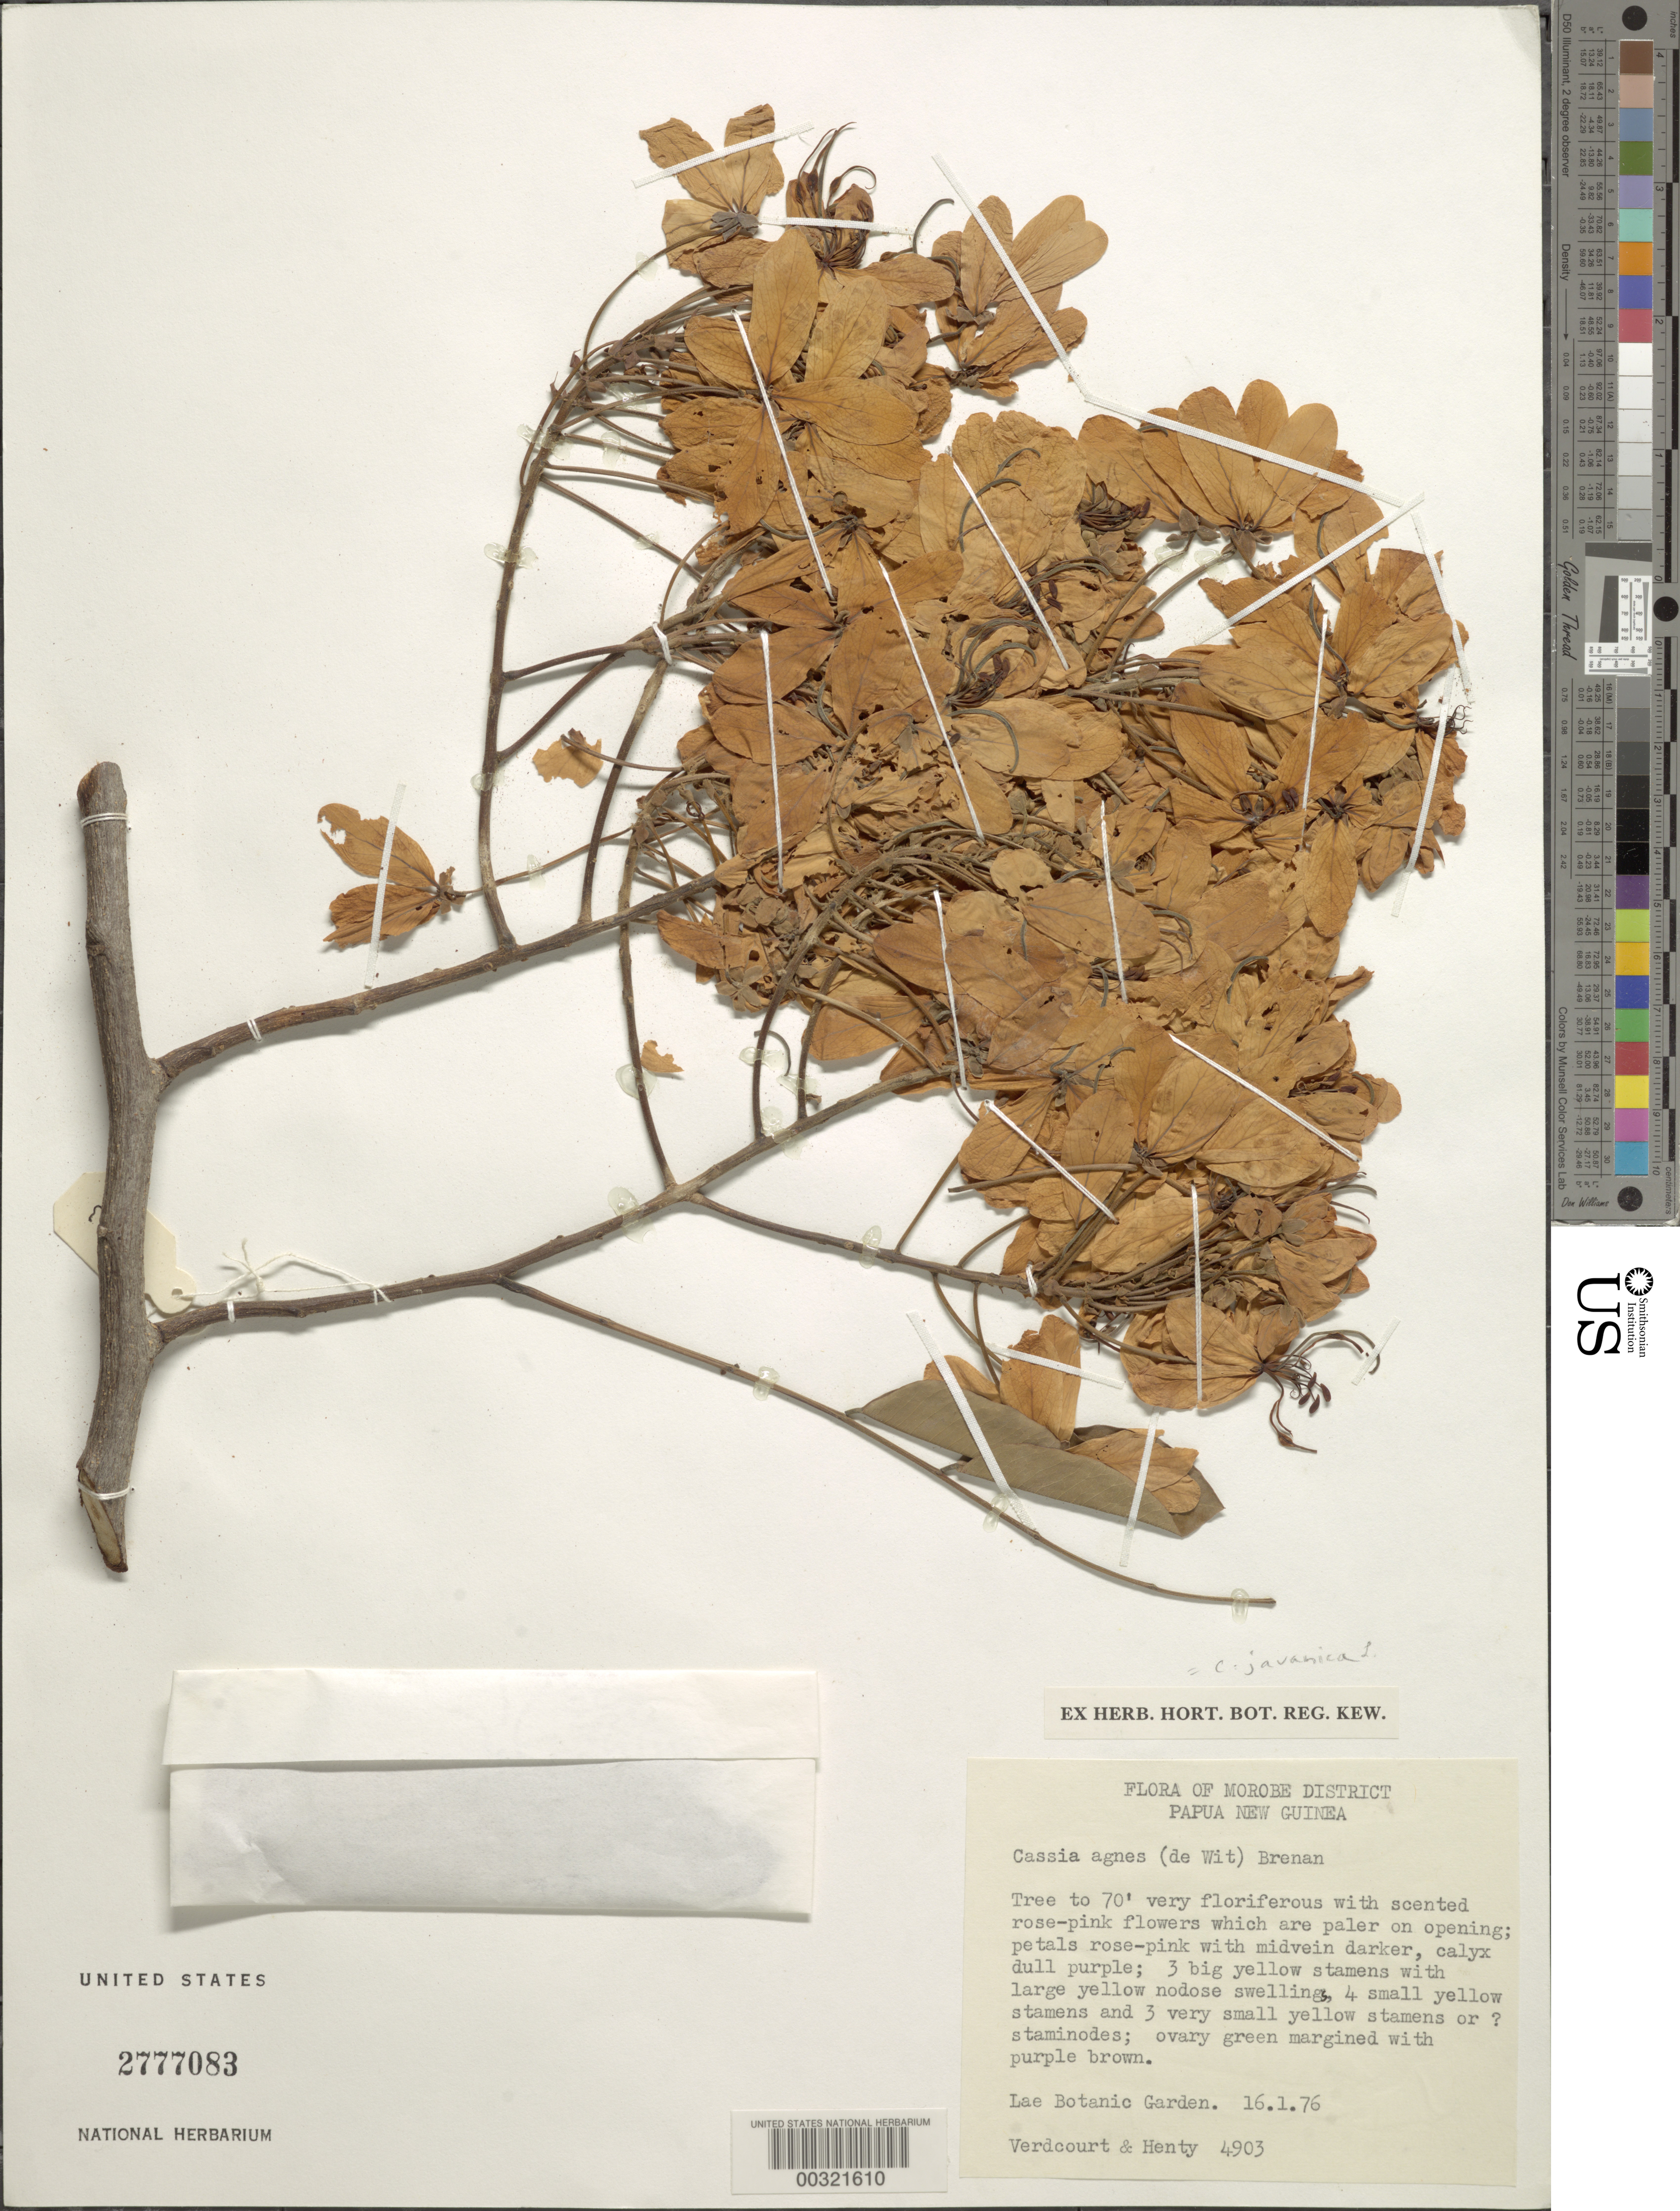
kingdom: Plantae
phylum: Tracheophyta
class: Magnoliopsida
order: Fabales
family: Fabaceae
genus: Cassia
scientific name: Cassia javanica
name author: L.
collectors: -. Verdcourt & -. Henty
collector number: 4903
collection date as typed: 16 Jan 1976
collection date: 1976-01-16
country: Papua New Guinea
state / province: Morobe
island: New Guinea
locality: Lae botanic garden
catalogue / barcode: US 2777083